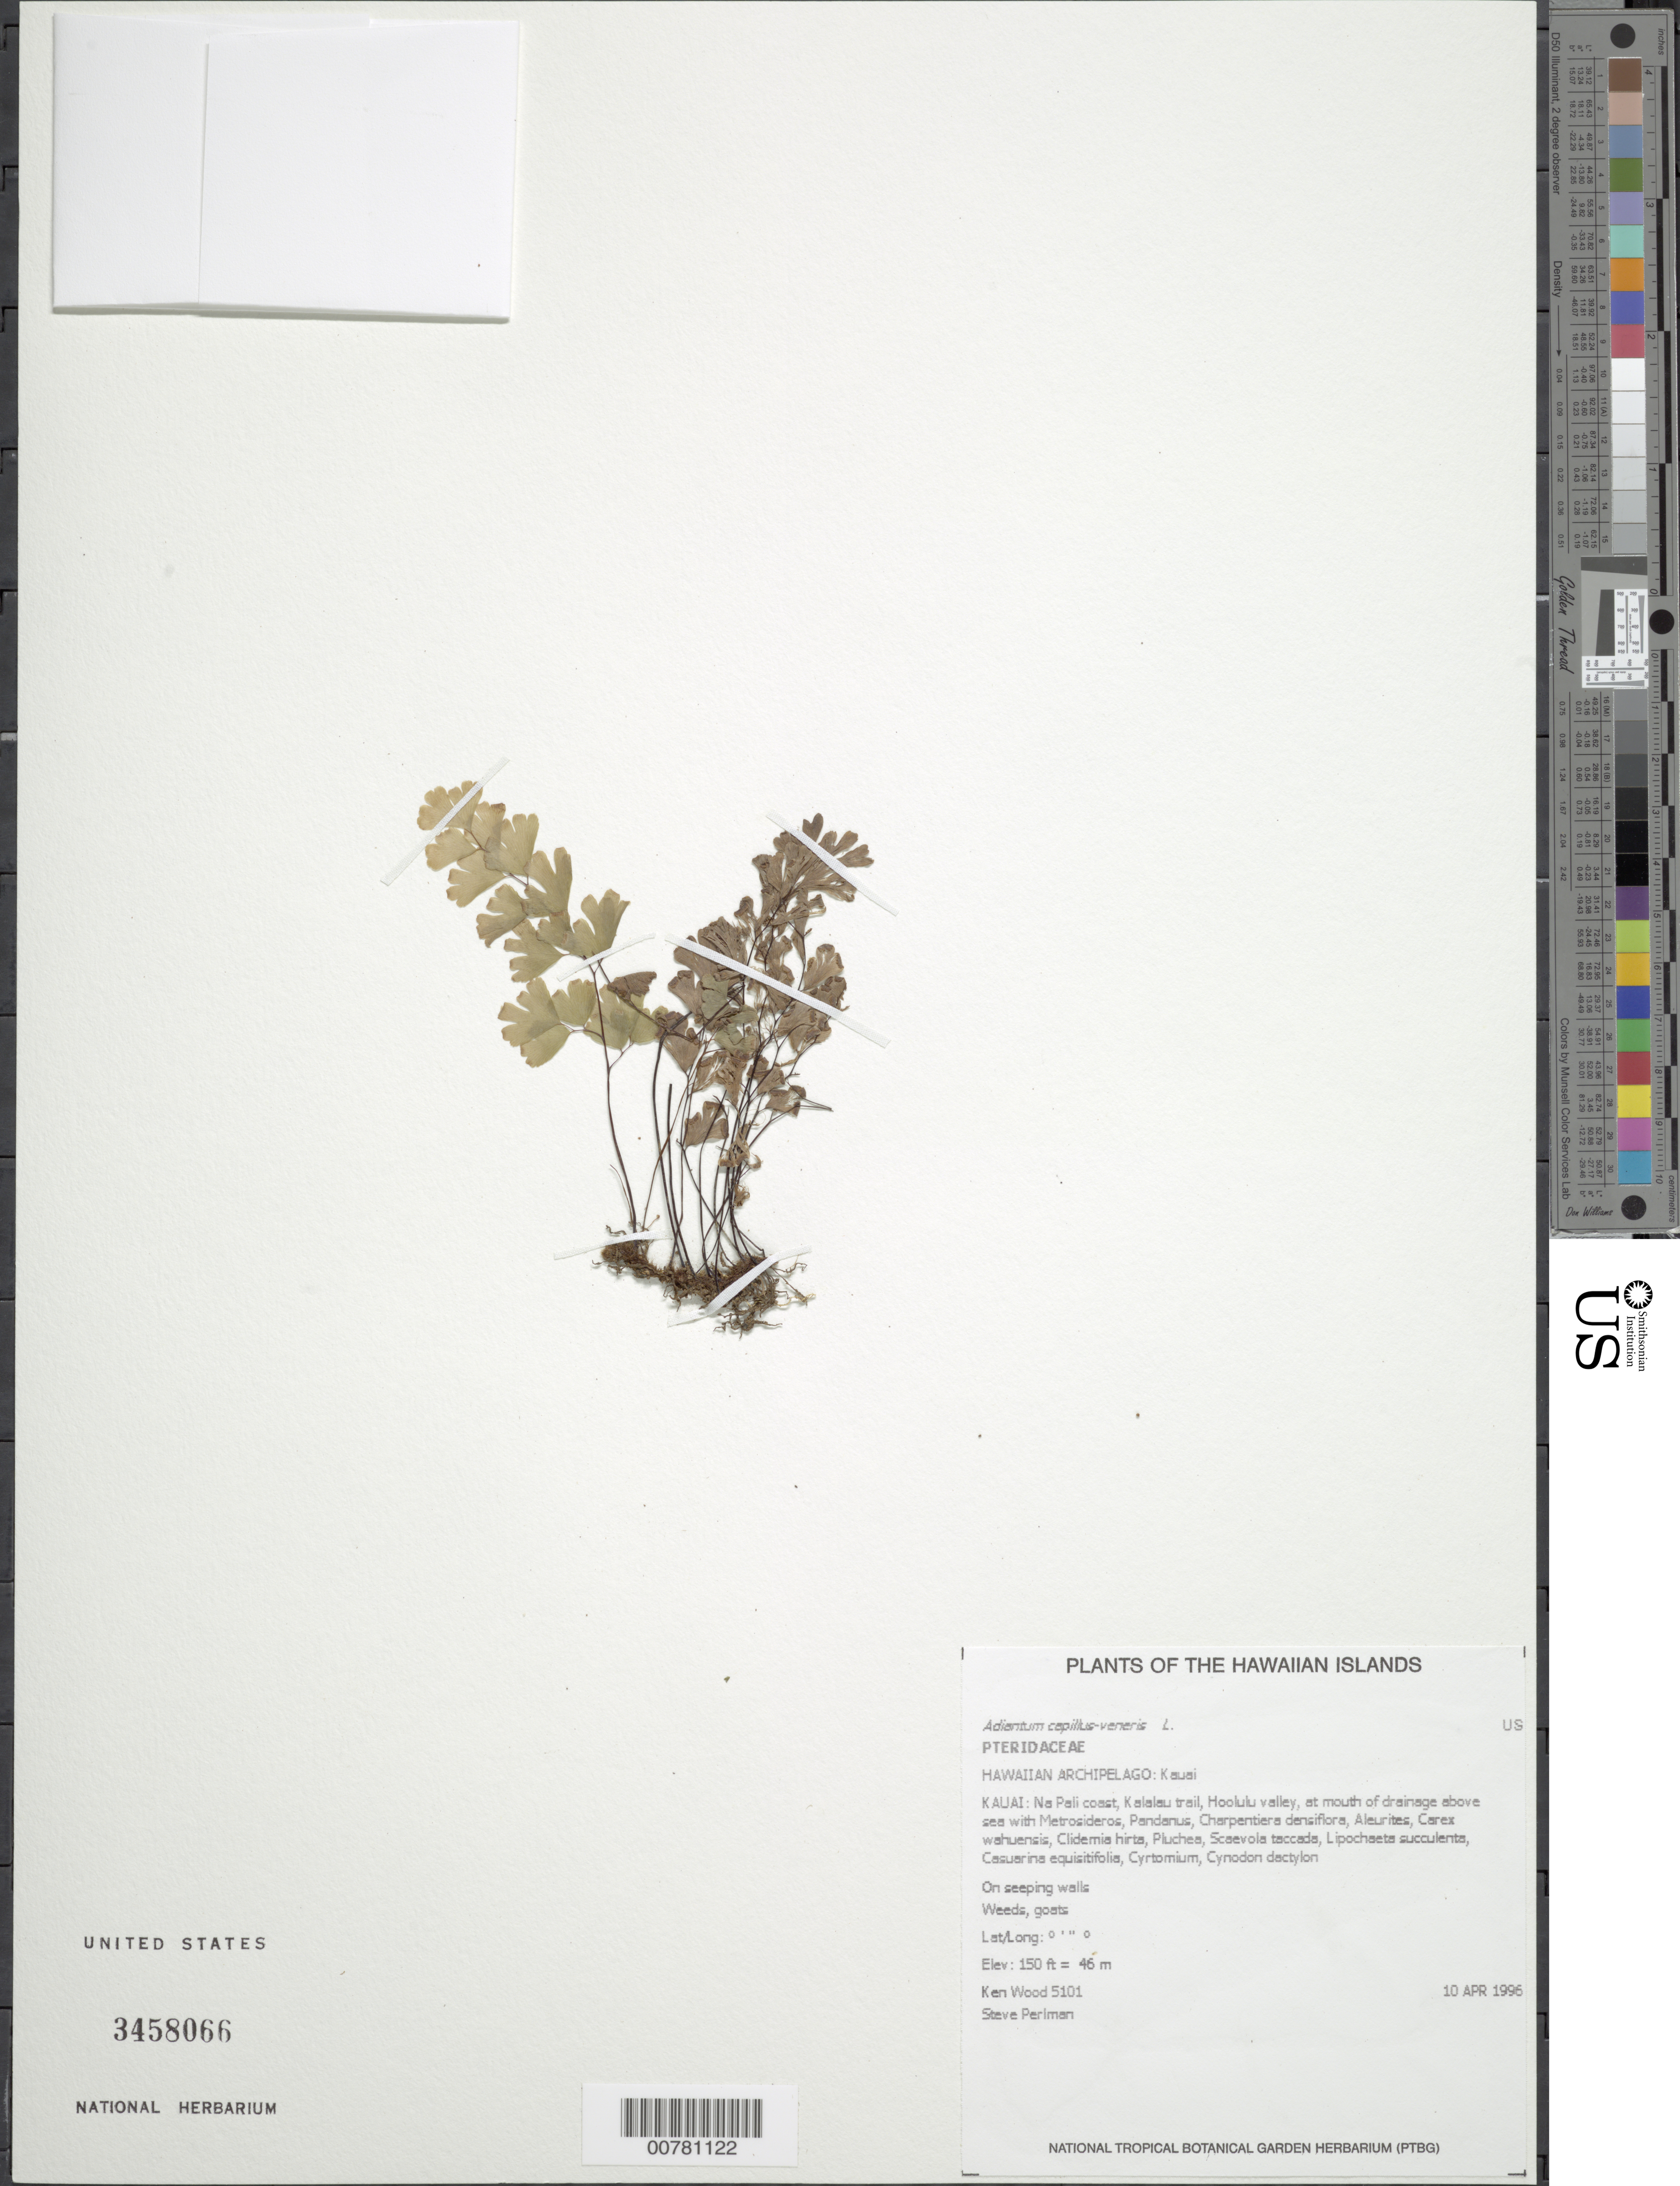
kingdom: Plantae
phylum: Tracheophyta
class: Polypodiopsida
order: Polypodiales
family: Pteridaceae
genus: Adiantum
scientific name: Adiantum capillus-veneris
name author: L.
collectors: K. R. Wood & S. P. Perlman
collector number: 5101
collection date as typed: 10 Apr 1996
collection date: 1996-04-10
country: United States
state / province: Hawaii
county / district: Kaui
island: Kaua'i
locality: Na Pali coast, Kalaulau trail, Hoolulu valley at mouth of drainage above sea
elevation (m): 46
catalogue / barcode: US 3458066